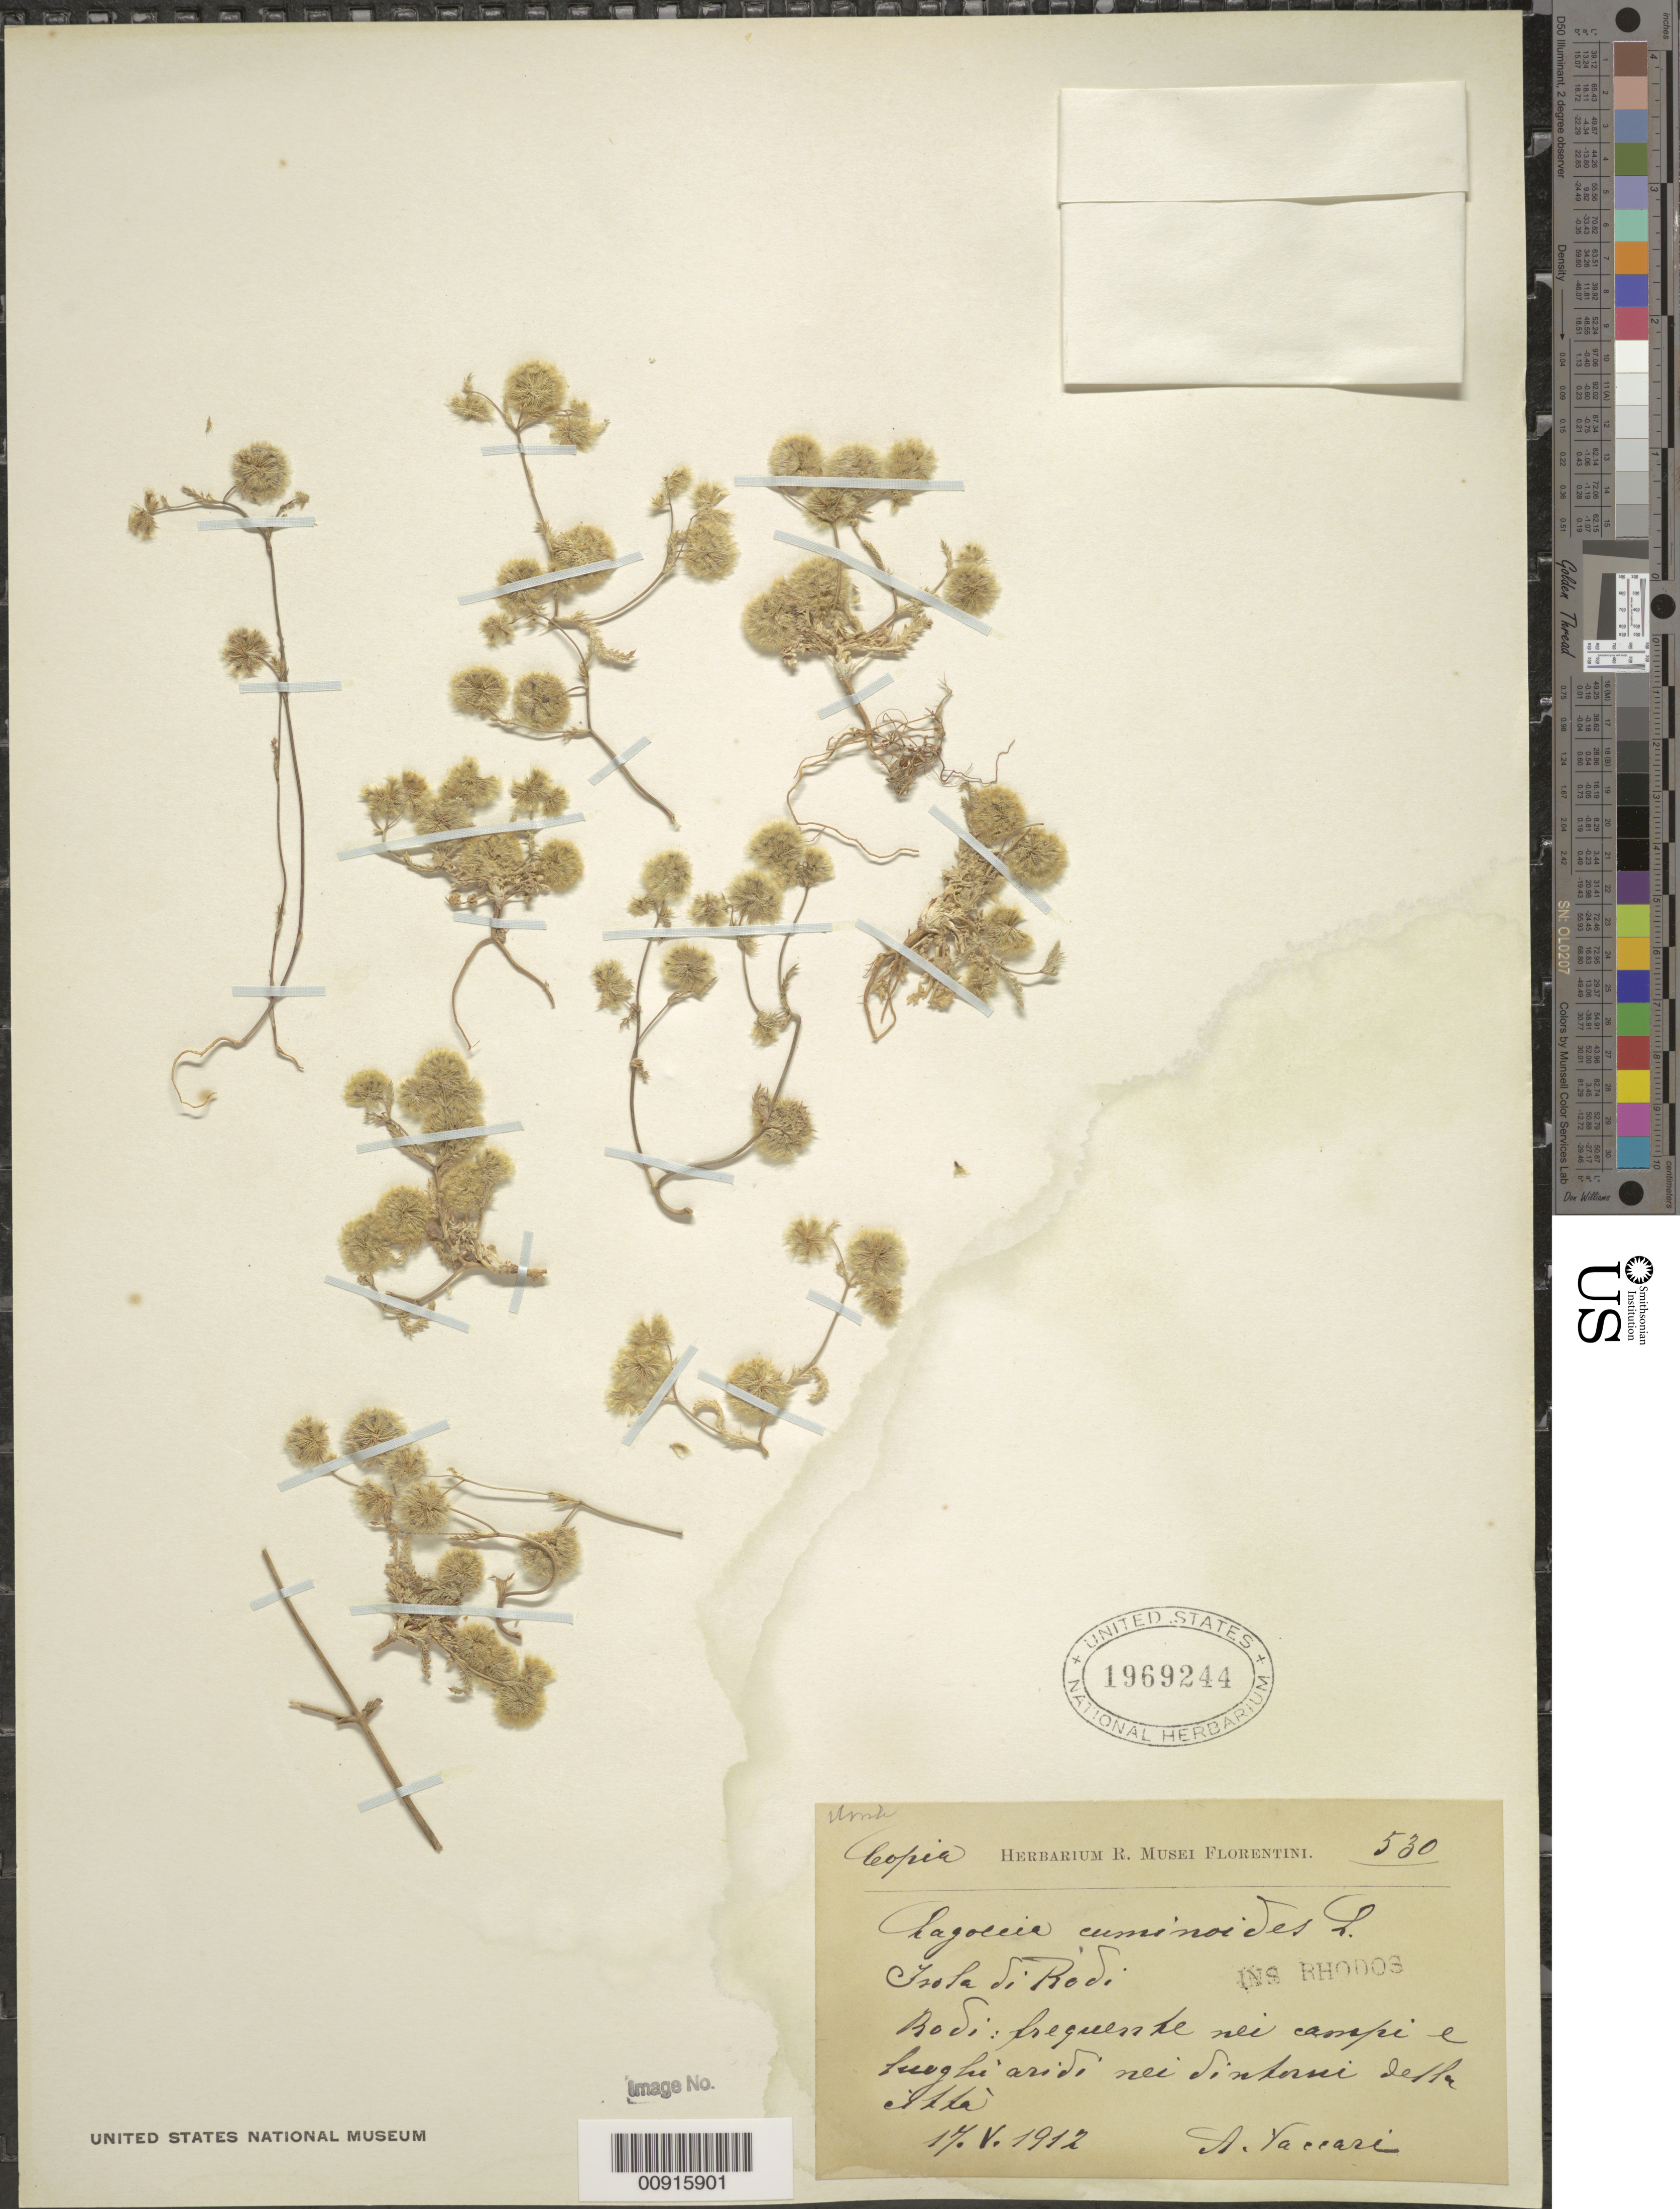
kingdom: Plantae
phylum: Tracheophyta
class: Magnoliopsida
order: Apiales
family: Apiaceae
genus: Lagoecia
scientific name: Lagoecia cuminoides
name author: L.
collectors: A. Vaccari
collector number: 530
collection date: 1912-05-17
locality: Isola di Rodi, Ins Rhodos, Rhodi: frequente nei campi e fuofu [interpreted] aridi nei Sinterni delta citta [interpreted].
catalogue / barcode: US 1969244